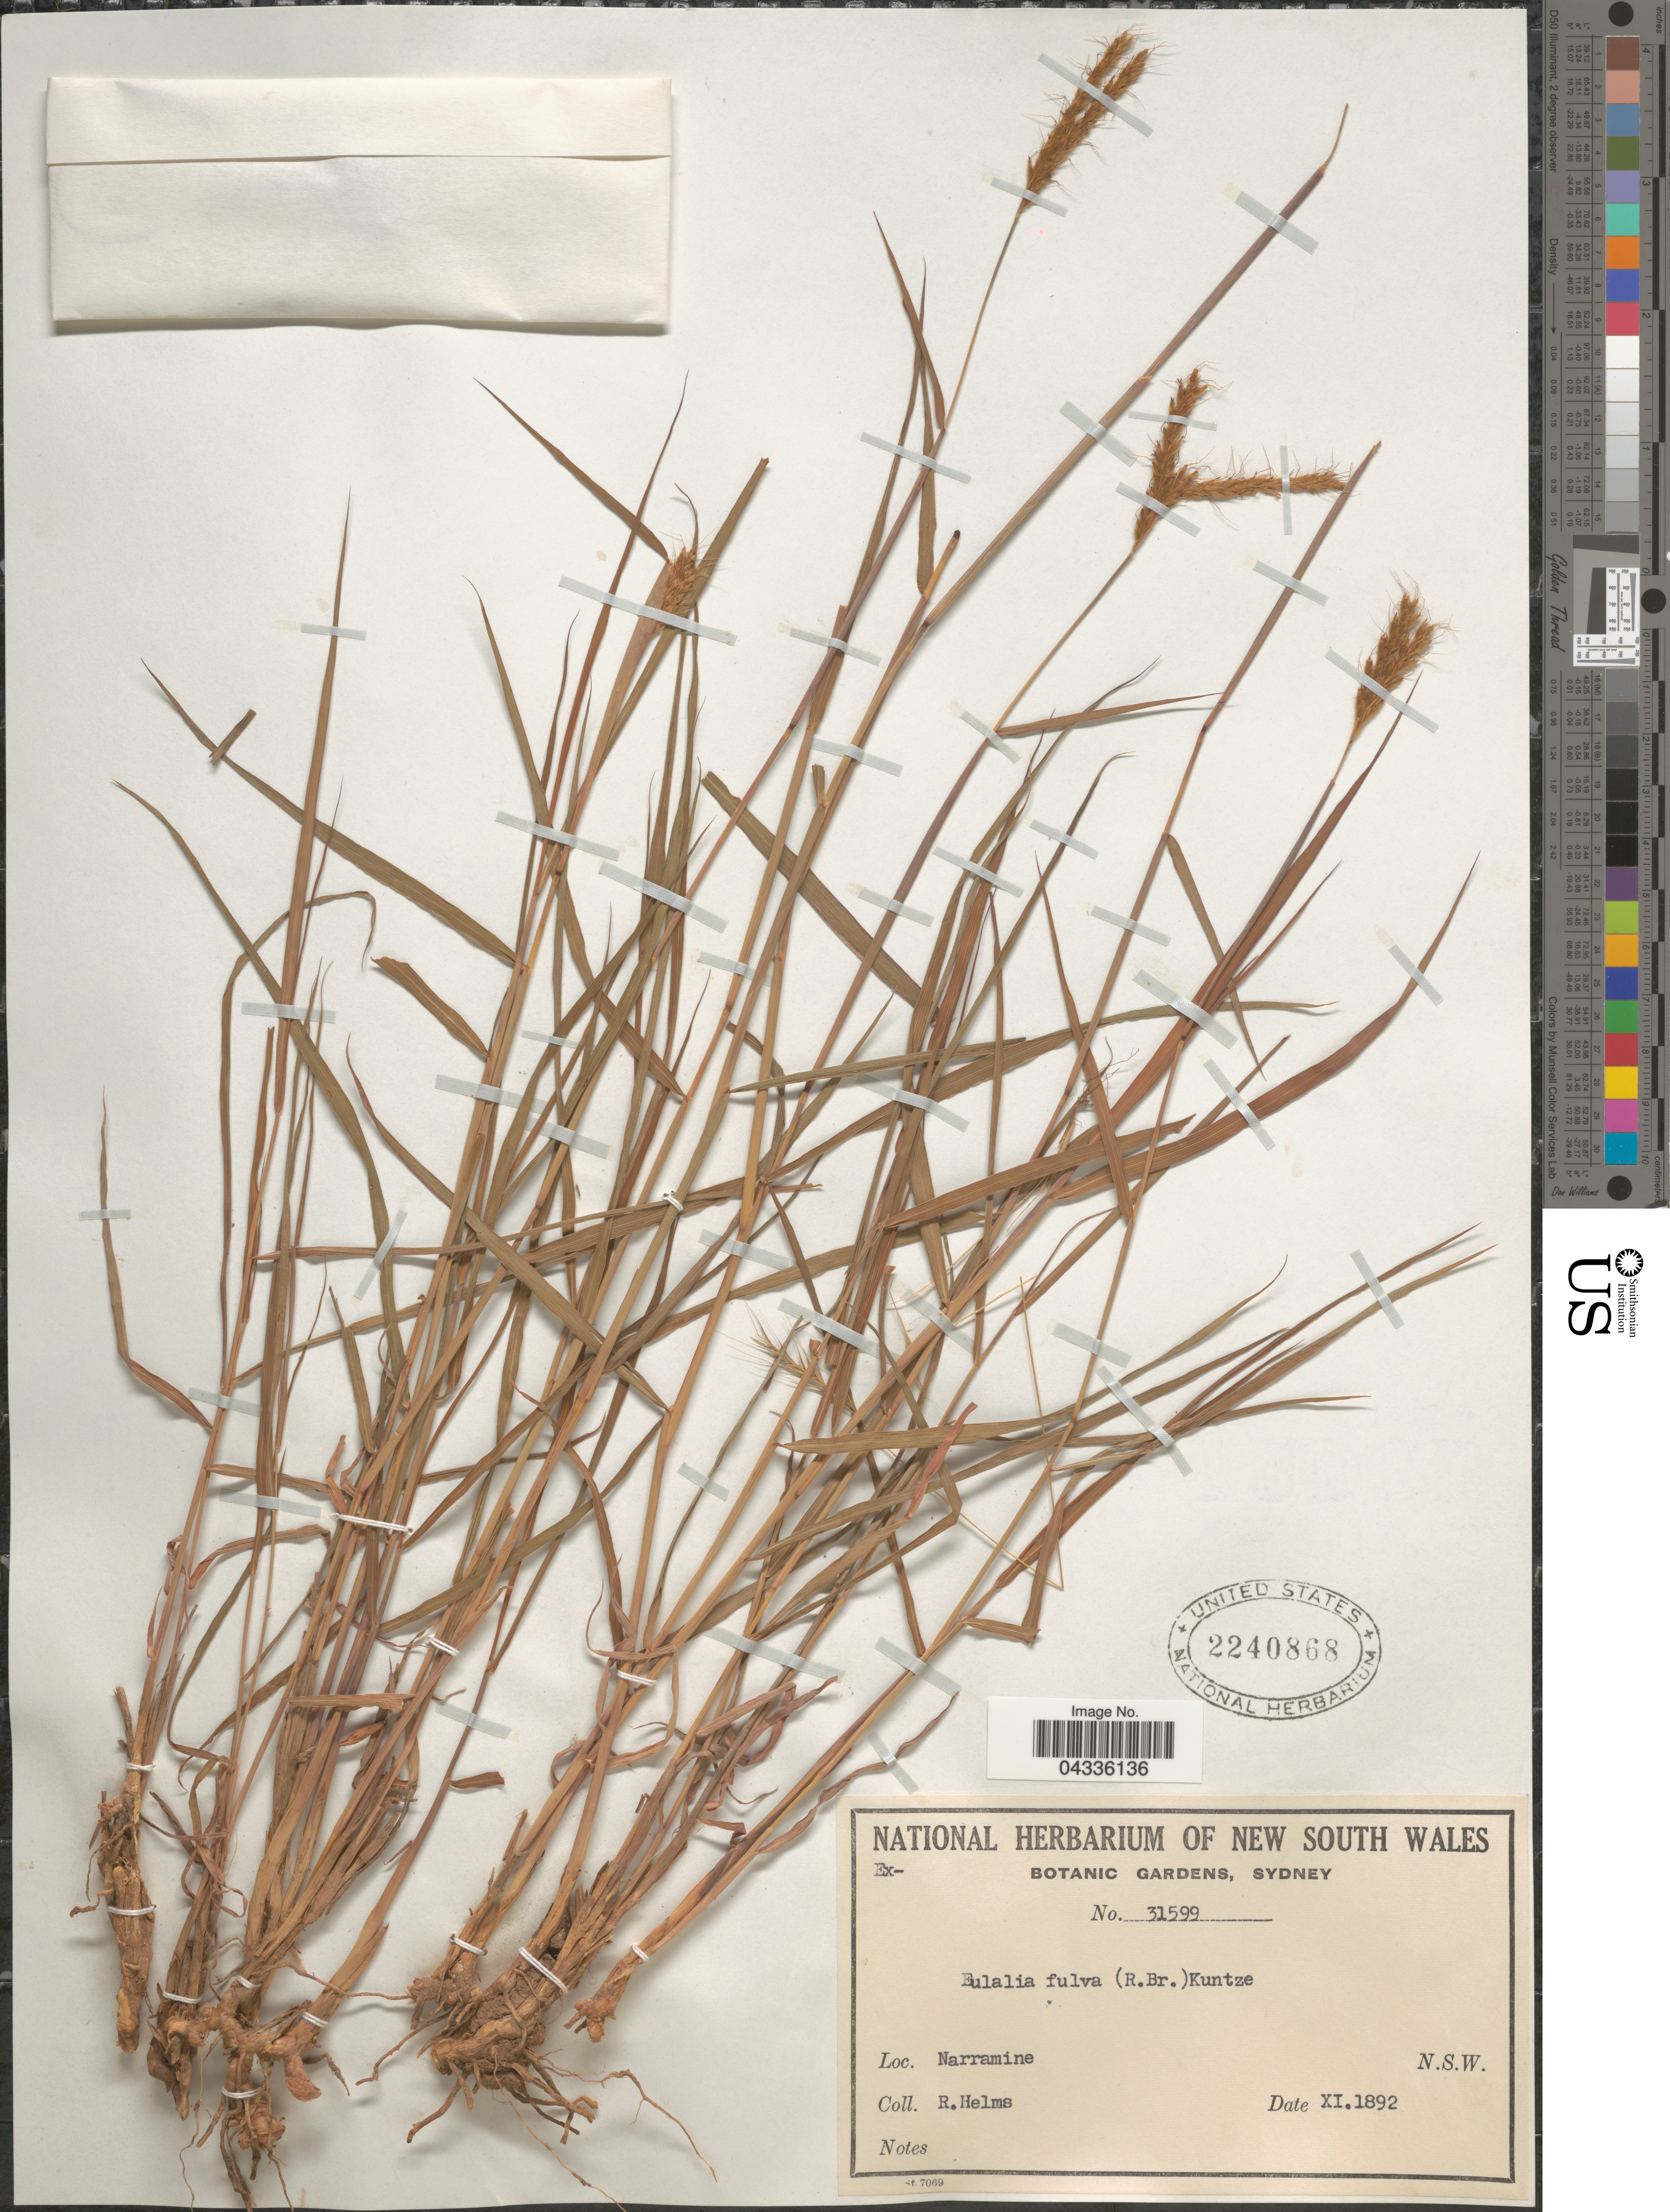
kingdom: Plantae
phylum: Tracheophyta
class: Liliopsida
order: Poales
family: Poaceae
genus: Eulalia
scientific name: Eulalia aurea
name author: (Bory) Kunth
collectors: R. Helms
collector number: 31599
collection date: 1892-11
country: Australia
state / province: New South Wales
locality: Narramine.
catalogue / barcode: US 2240868